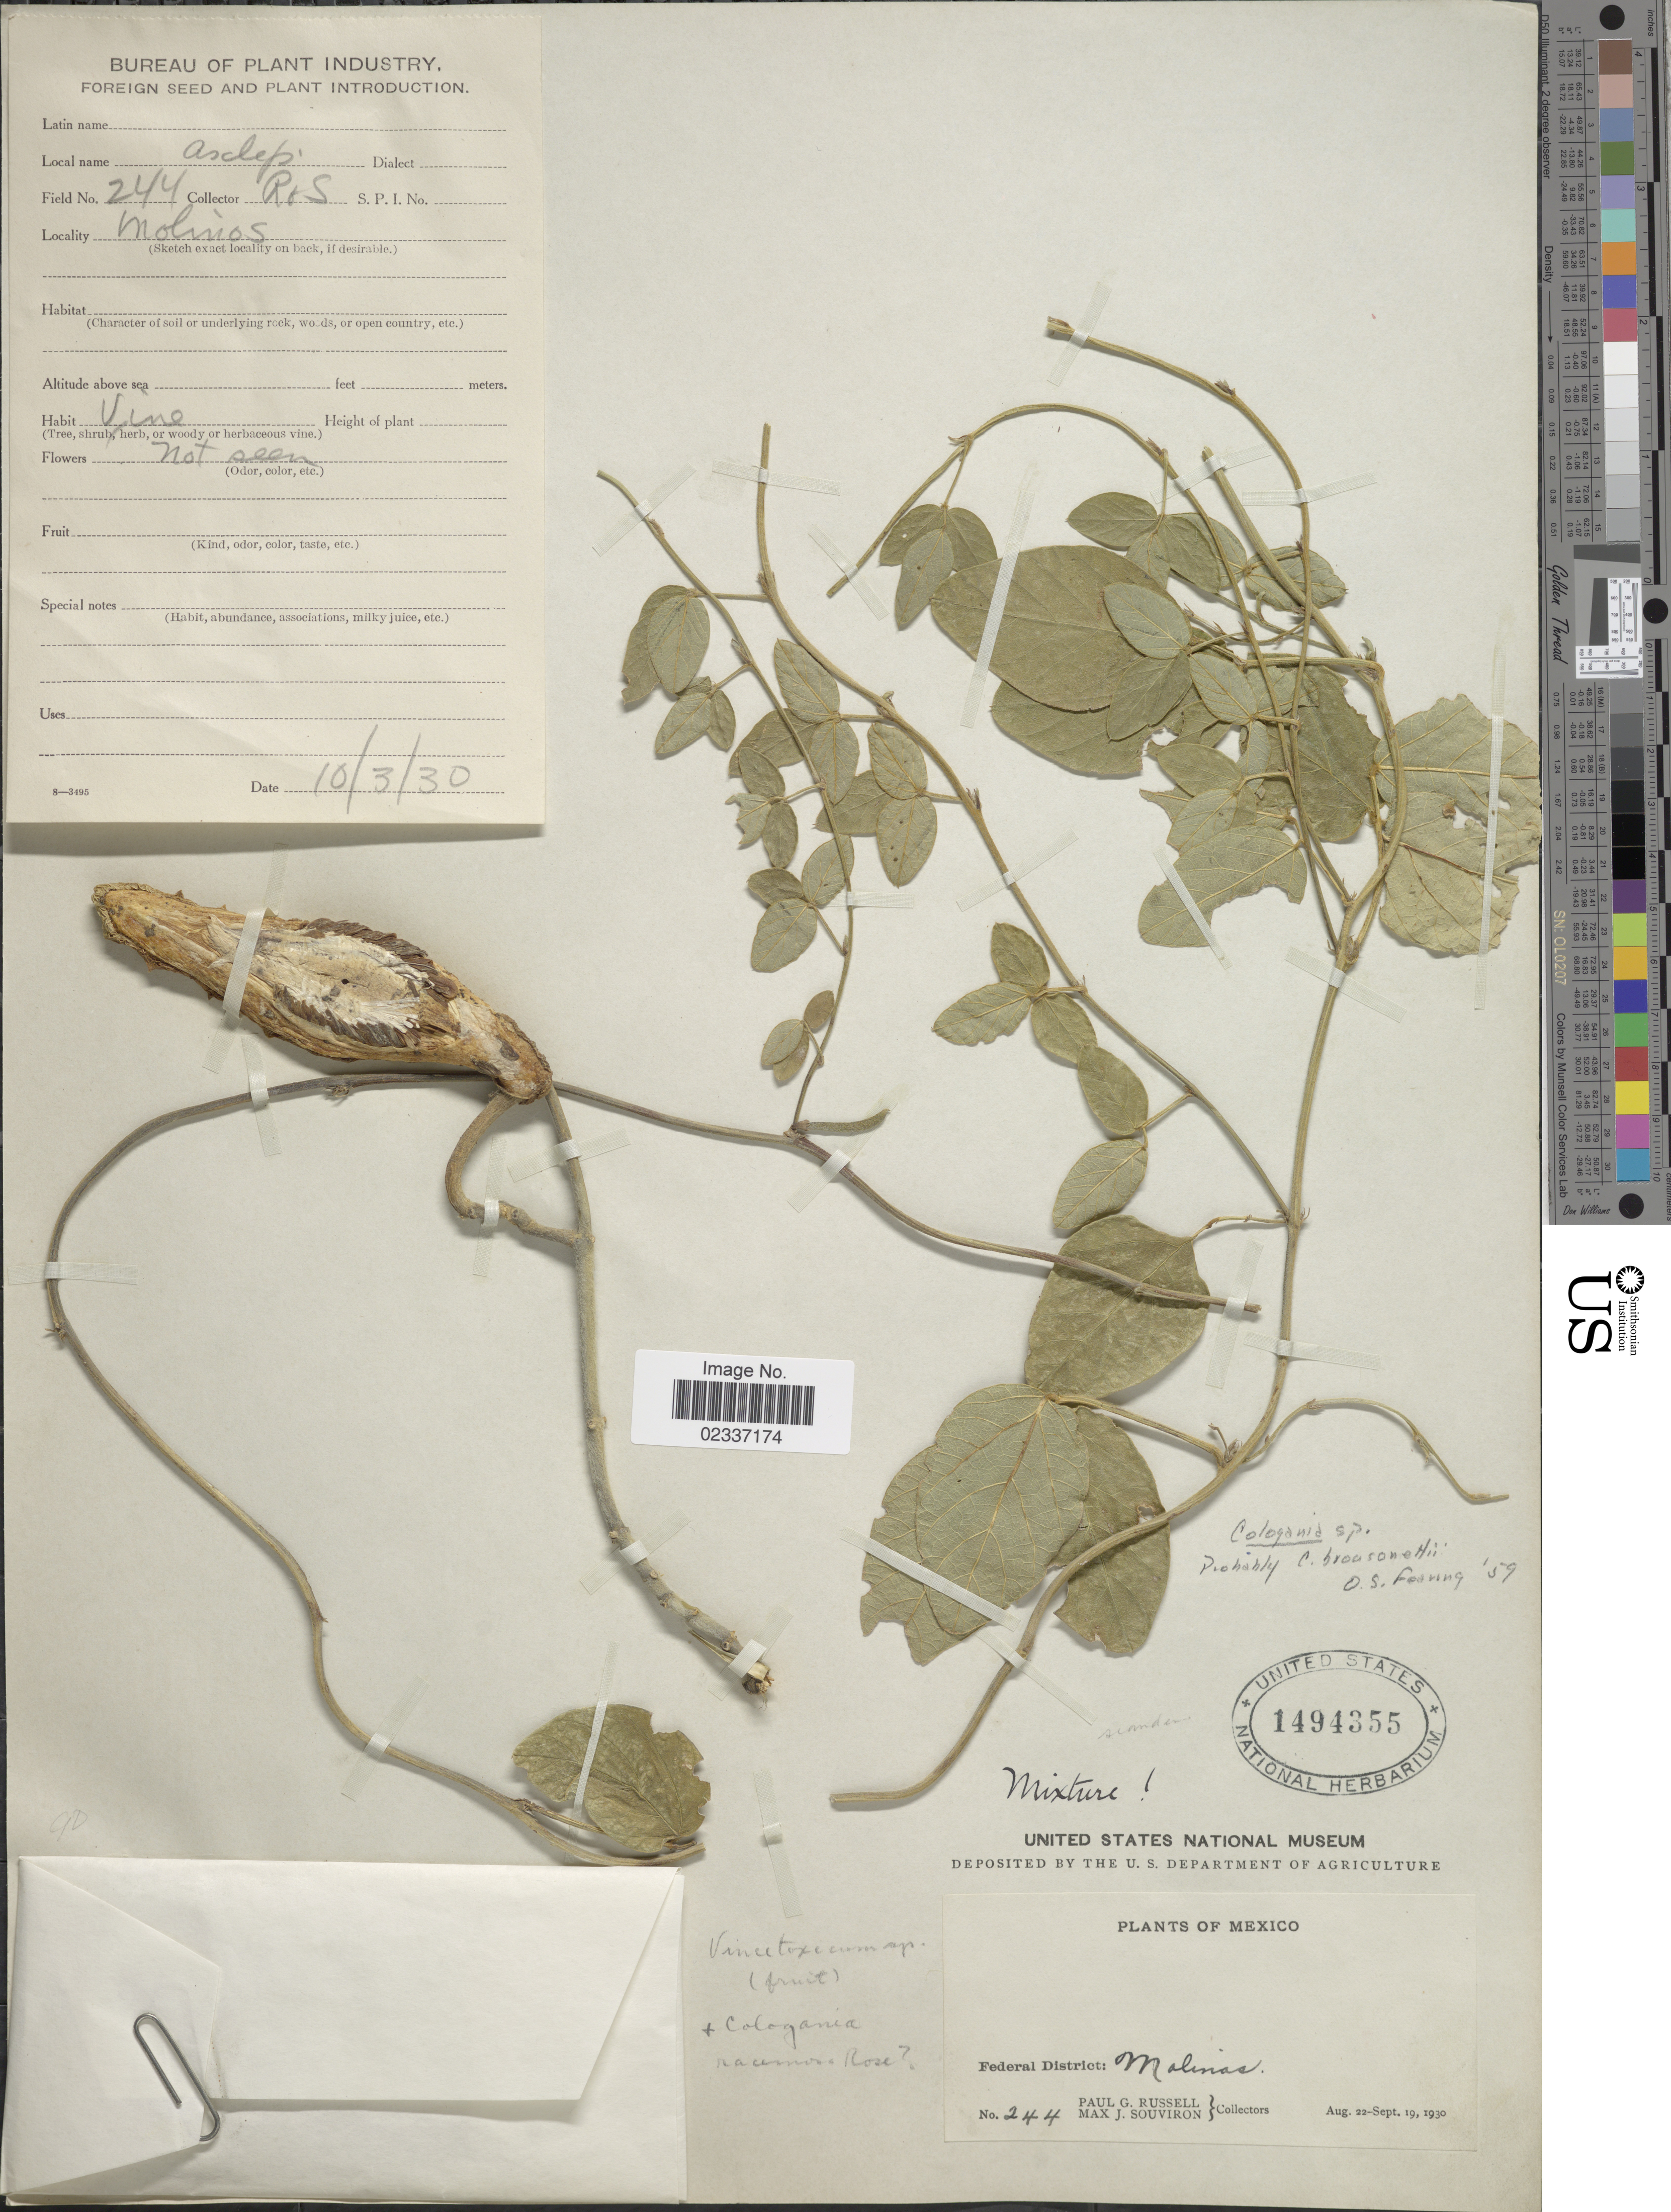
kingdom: Plantae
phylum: Tracheophyta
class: Magnoliopsida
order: Fabales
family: Fabaceae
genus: Cologania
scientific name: Cologania broussonetii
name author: (Balb.) DC.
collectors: P. G. Russell & M. J. Souviron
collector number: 244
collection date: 1930-03-10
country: Mexico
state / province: Distrito Federal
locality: Federal District: Molinas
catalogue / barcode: US 149435